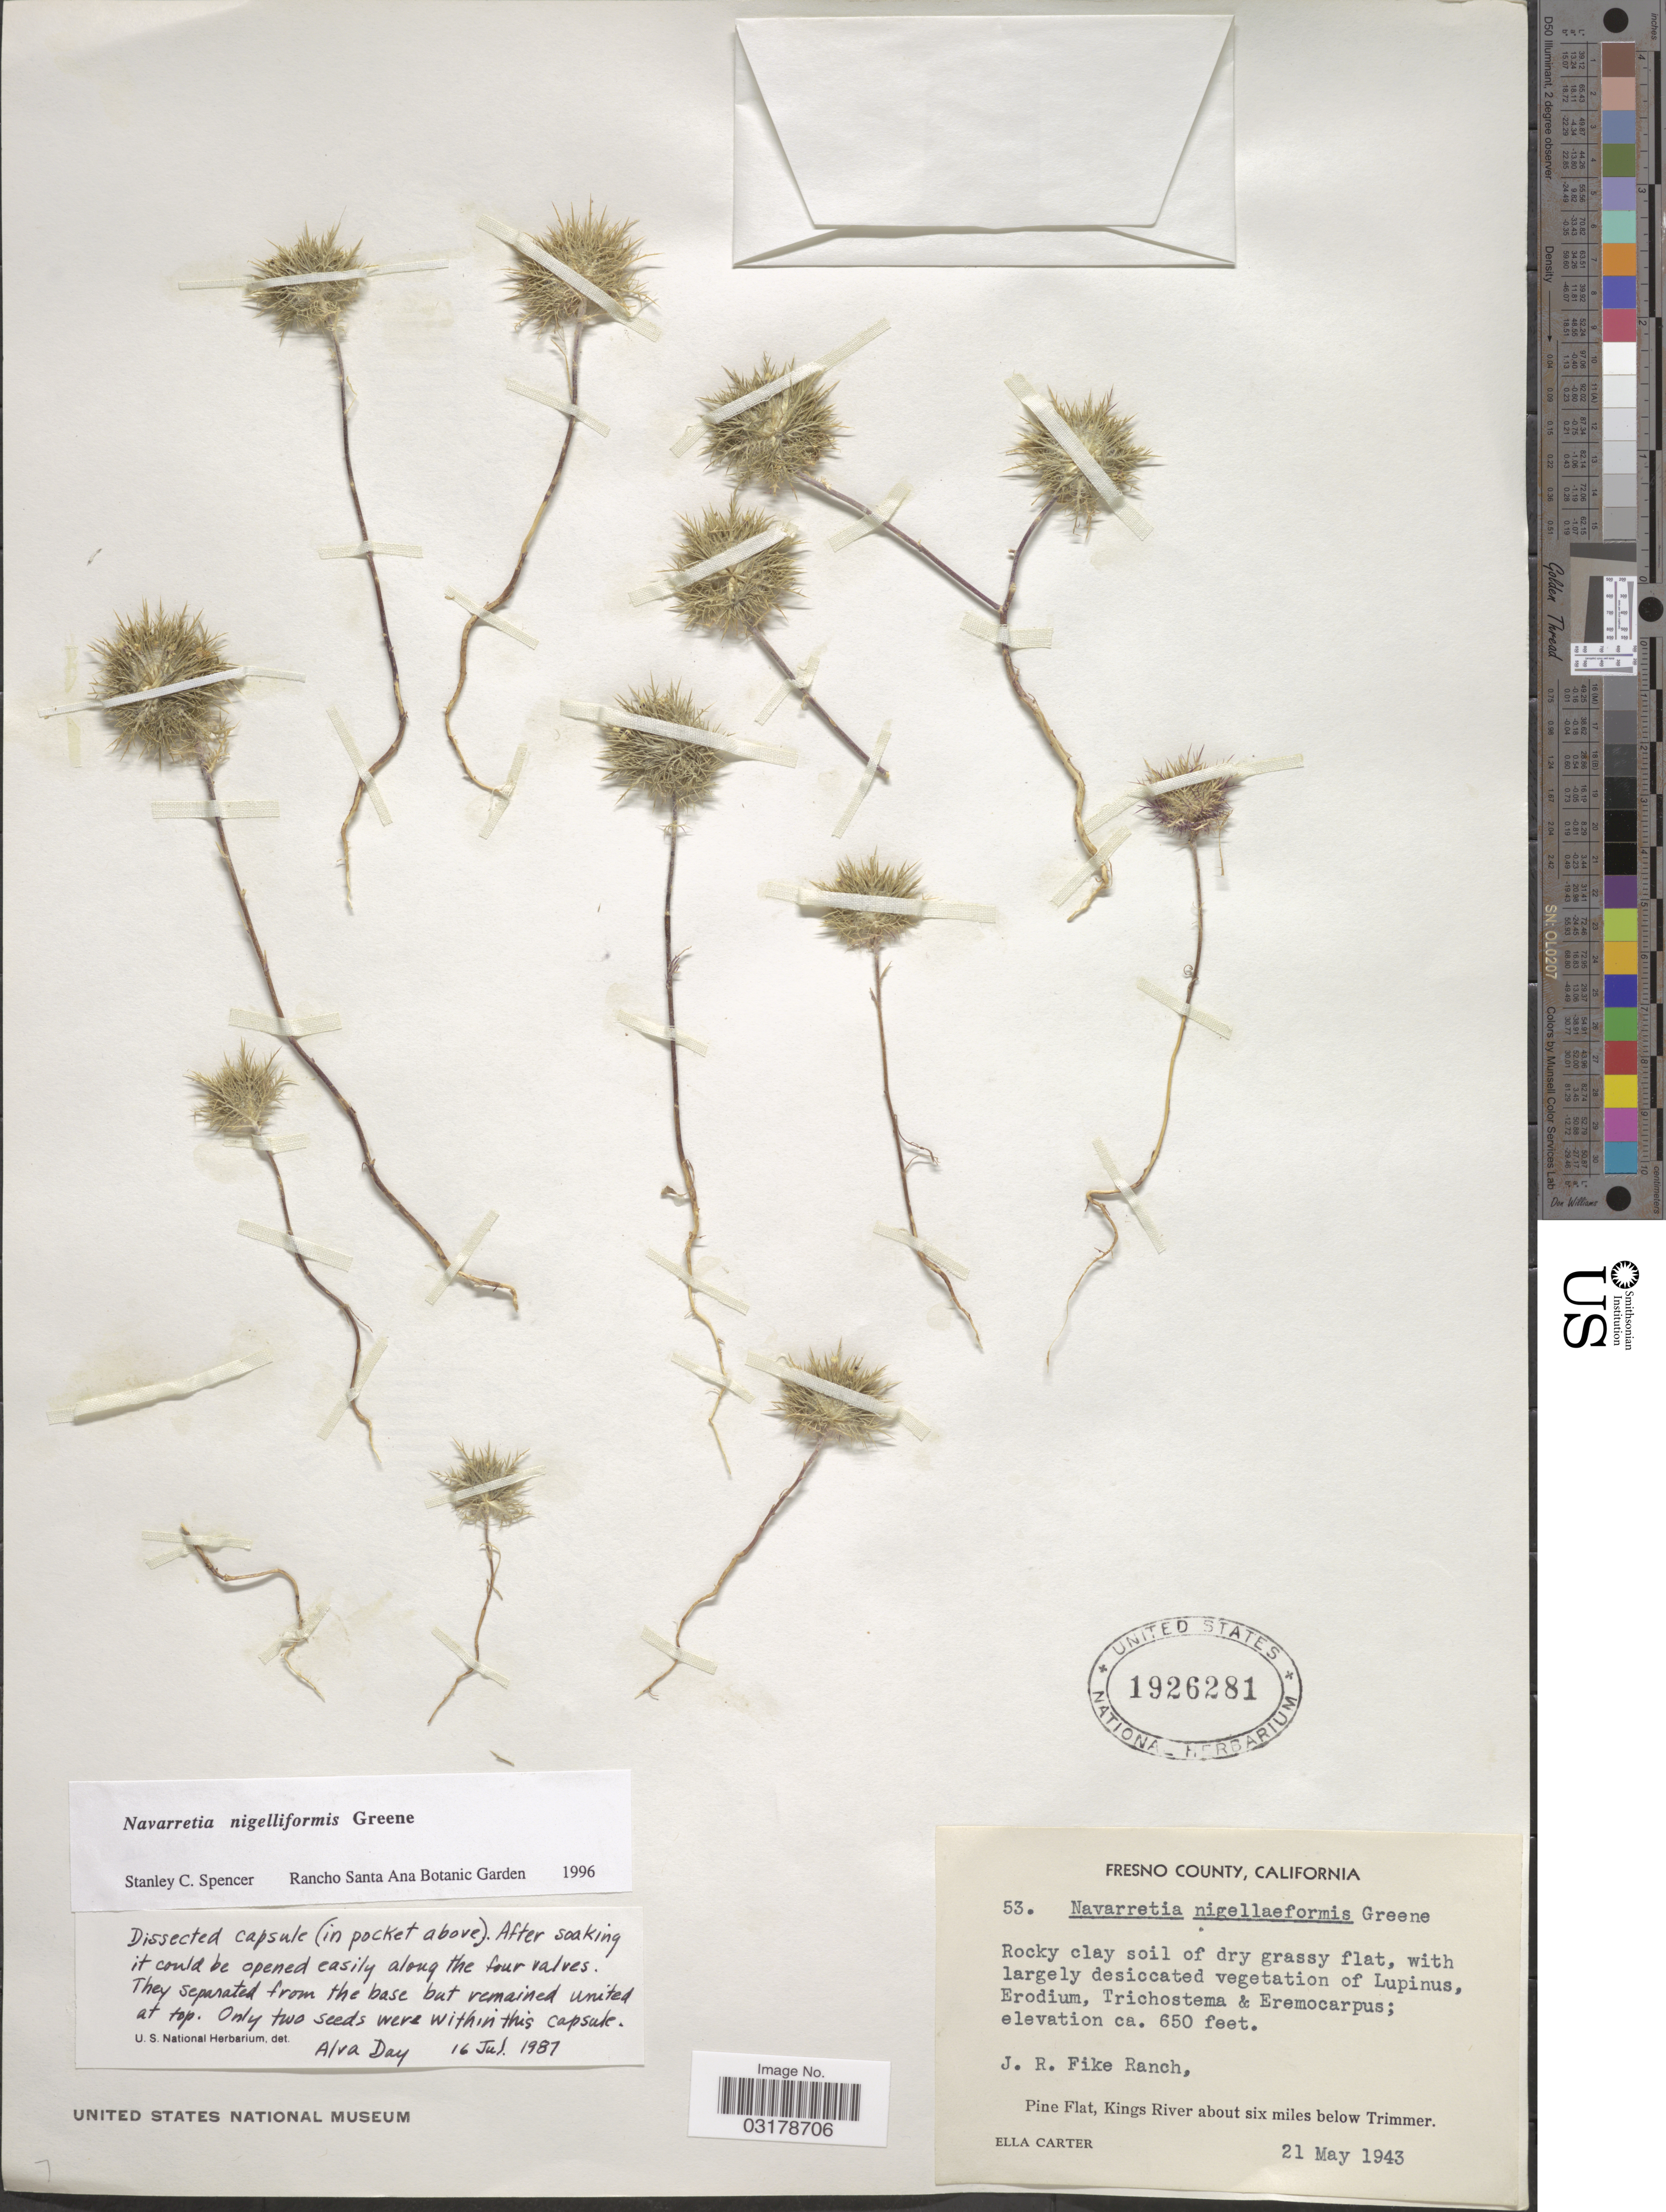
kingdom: Plantae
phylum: Tracheophyta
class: Magnoliopsida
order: Ericales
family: Polemoniaceae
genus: Navarretia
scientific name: Navarretia nigelliformis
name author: Greene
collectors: E. Carter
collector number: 53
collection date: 1943-05-21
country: United States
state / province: California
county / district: Fresno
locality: Fresno County. J. R. Fike Ranch, Pine Flat, Kings River about six miles below Trimmer.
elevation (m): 198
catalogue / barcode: US 1926281